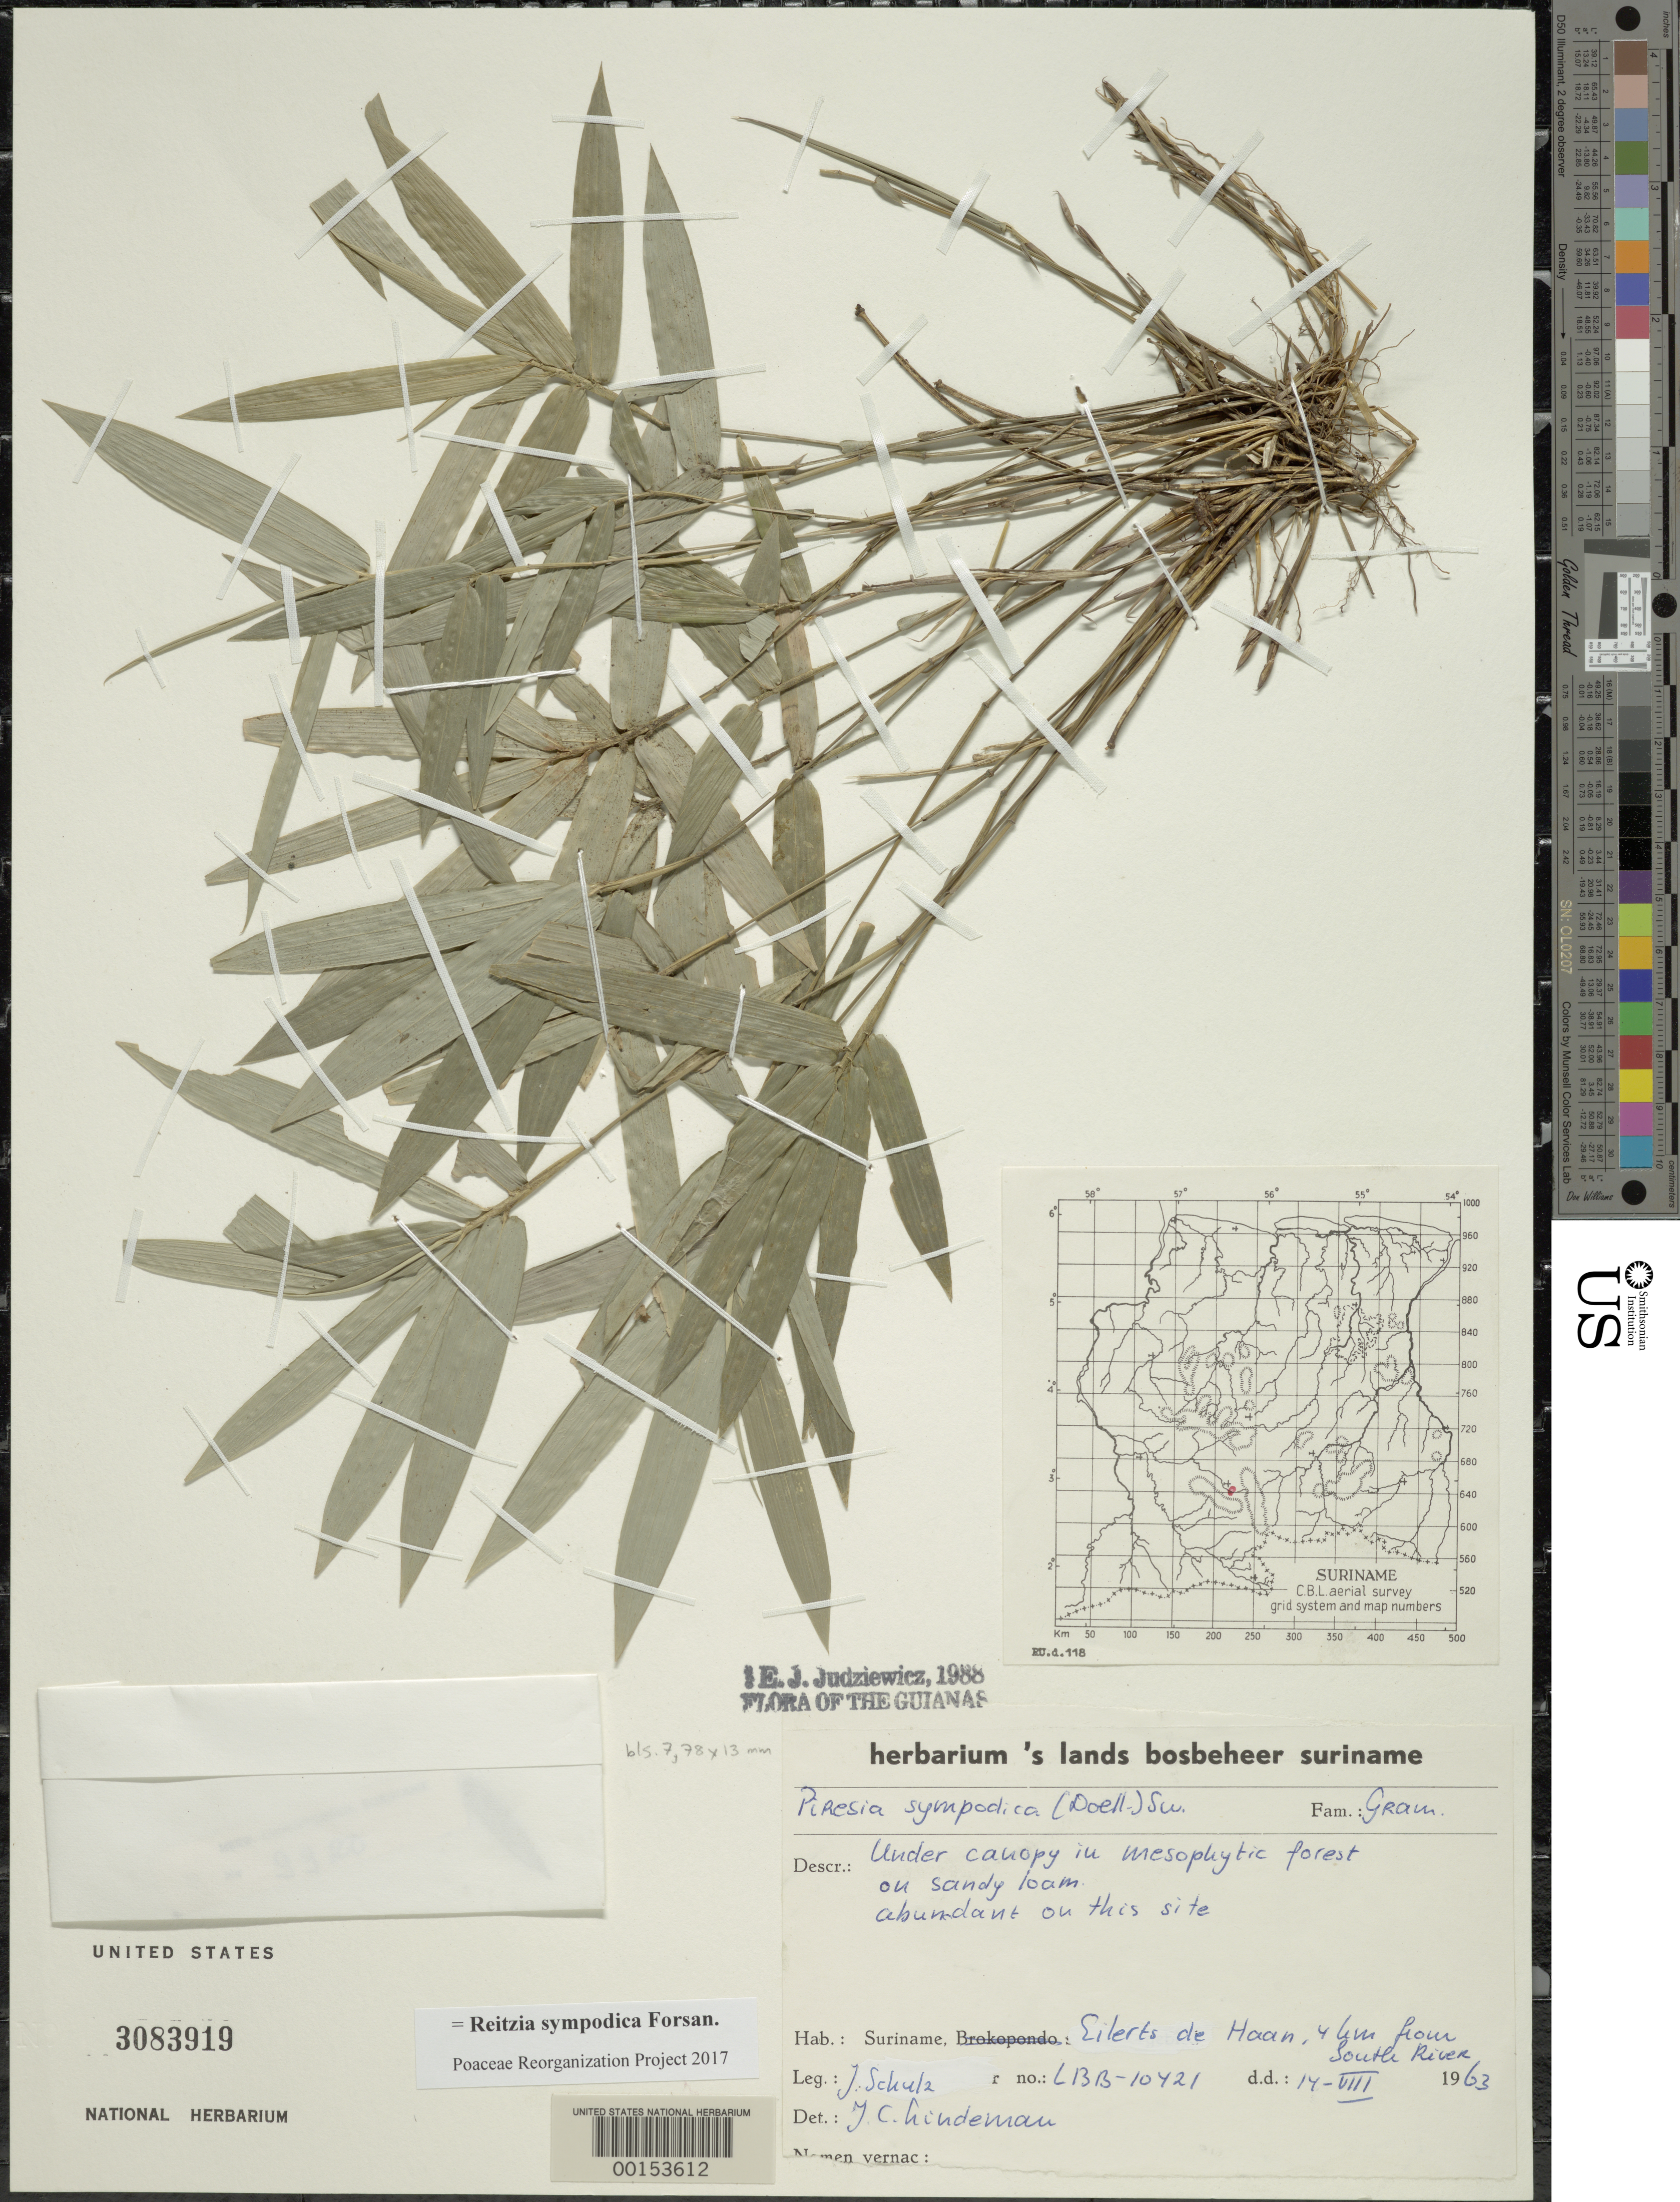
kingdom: Plantae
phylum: Tracheophyta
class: Liliopsida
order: Poales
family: Poaceae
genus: Reitzia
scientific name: Reitzia sympodica ined. 2019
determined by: Poaceae Reorganization Project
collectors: J. Schulz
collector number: Lbb-10421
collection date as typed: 14 Aug 1963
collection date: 1963-08-14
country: Suriname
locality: Suriname, Eilerts de haan, south river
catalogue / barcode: US 3083919